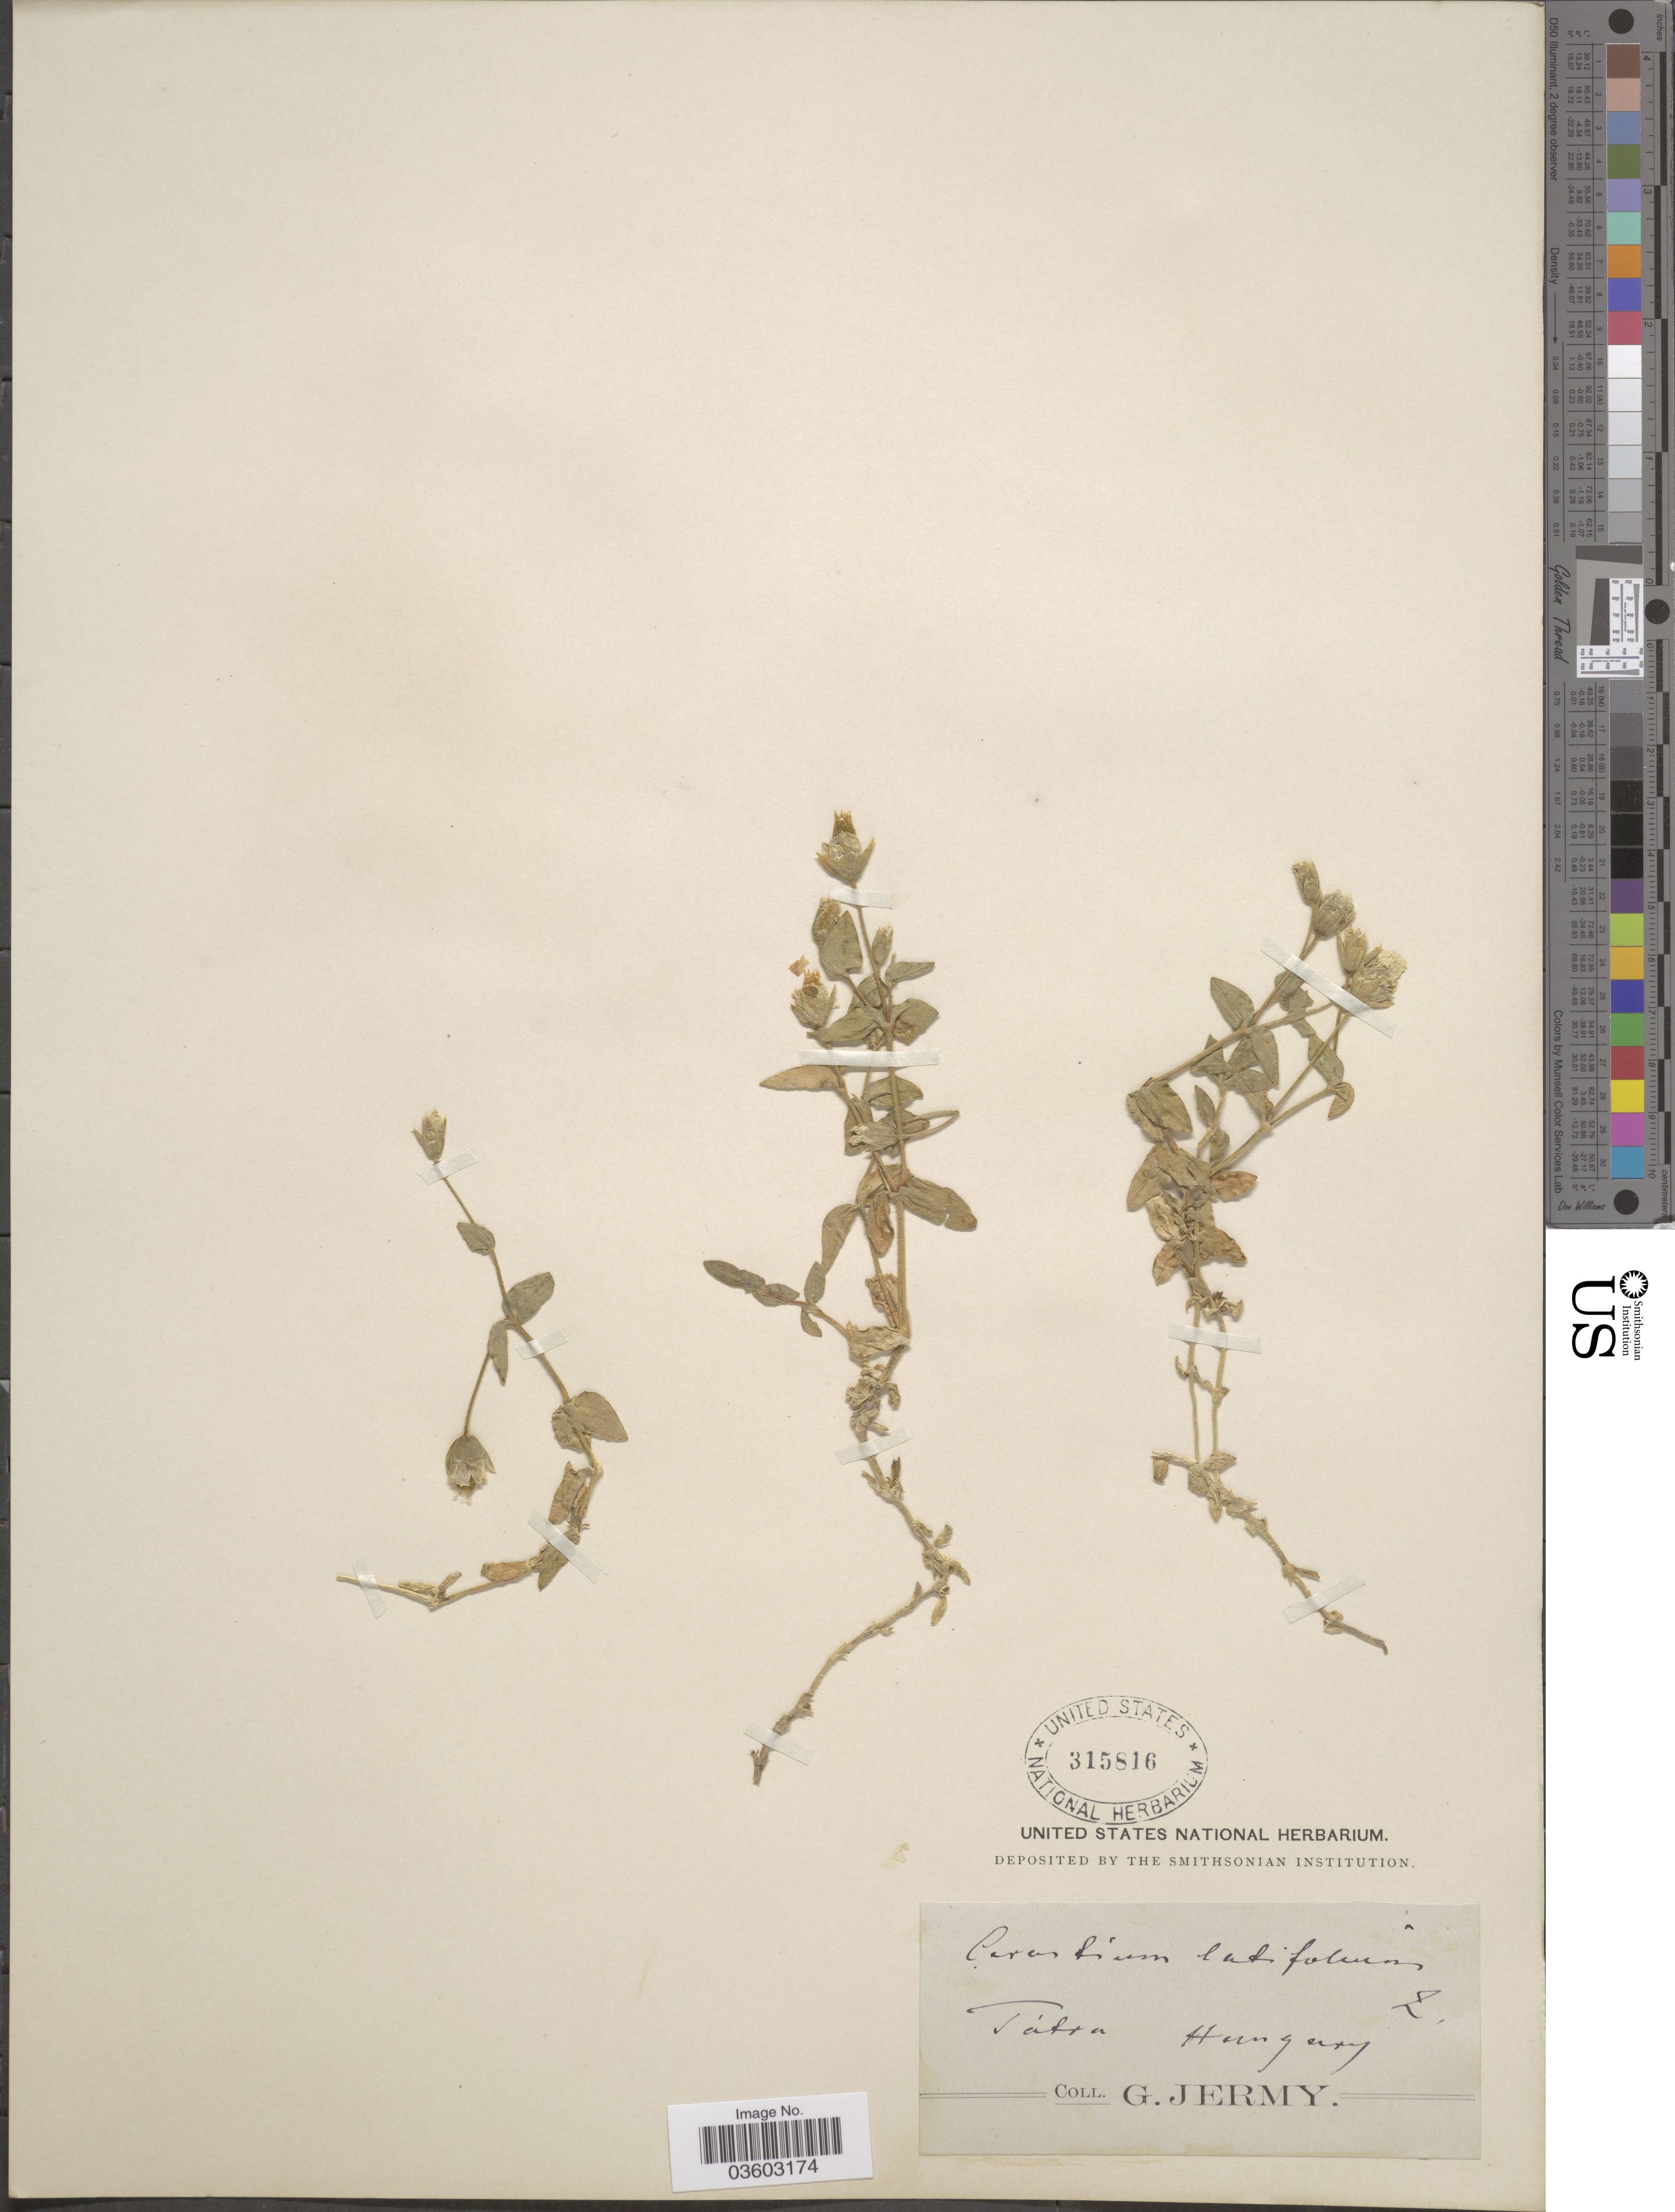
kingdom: Plantae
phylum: Tracheophyta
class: Magnoliopsida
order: Caryophyllales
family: Caryophyllaceae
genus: Cerastium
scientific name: Cerastium latifolium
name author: L.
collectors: G. Jermy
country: Hungary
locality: Tátra.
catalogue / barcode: US 315816